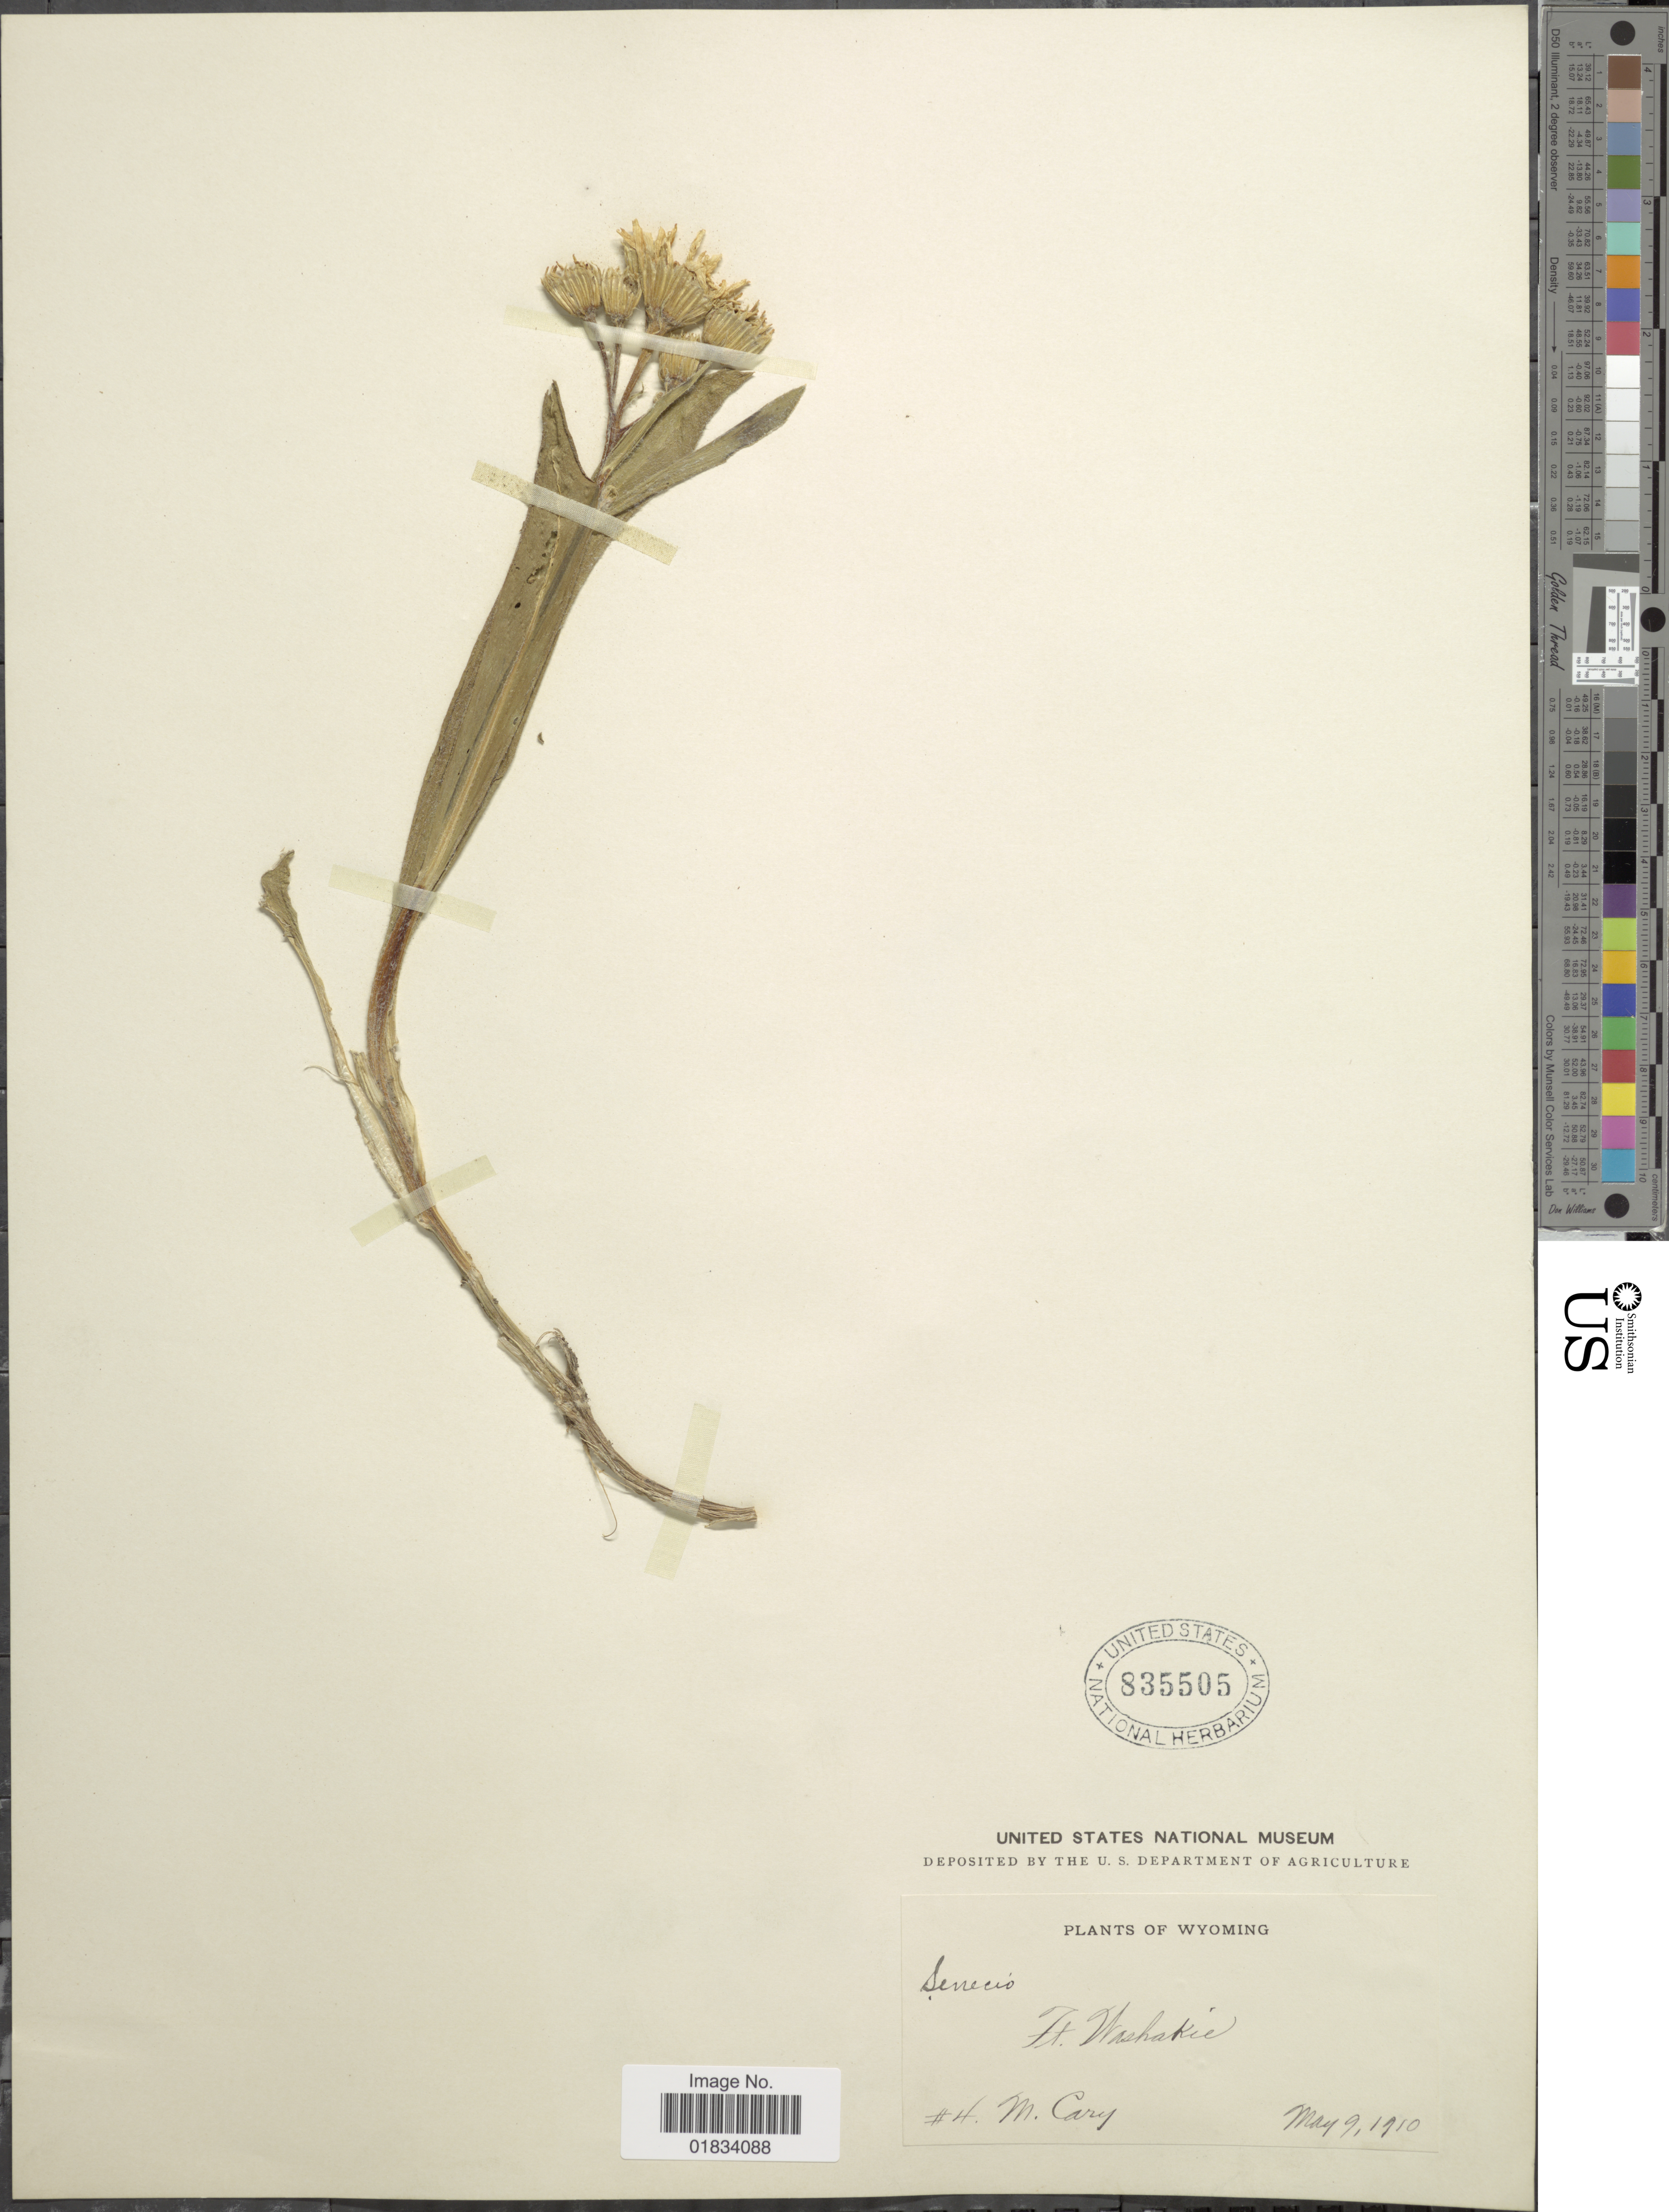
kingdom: Plantae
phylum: Tracheophyta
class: Magnoliopsida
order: Asterales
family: Asteraceae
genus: Senecio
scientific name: Senecio integerrimus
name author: Nutt.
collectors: M. Cary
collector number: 4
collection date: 1910-05-09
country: United States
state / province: Wyoming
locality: Ft. Washakie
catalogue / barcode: US 835505